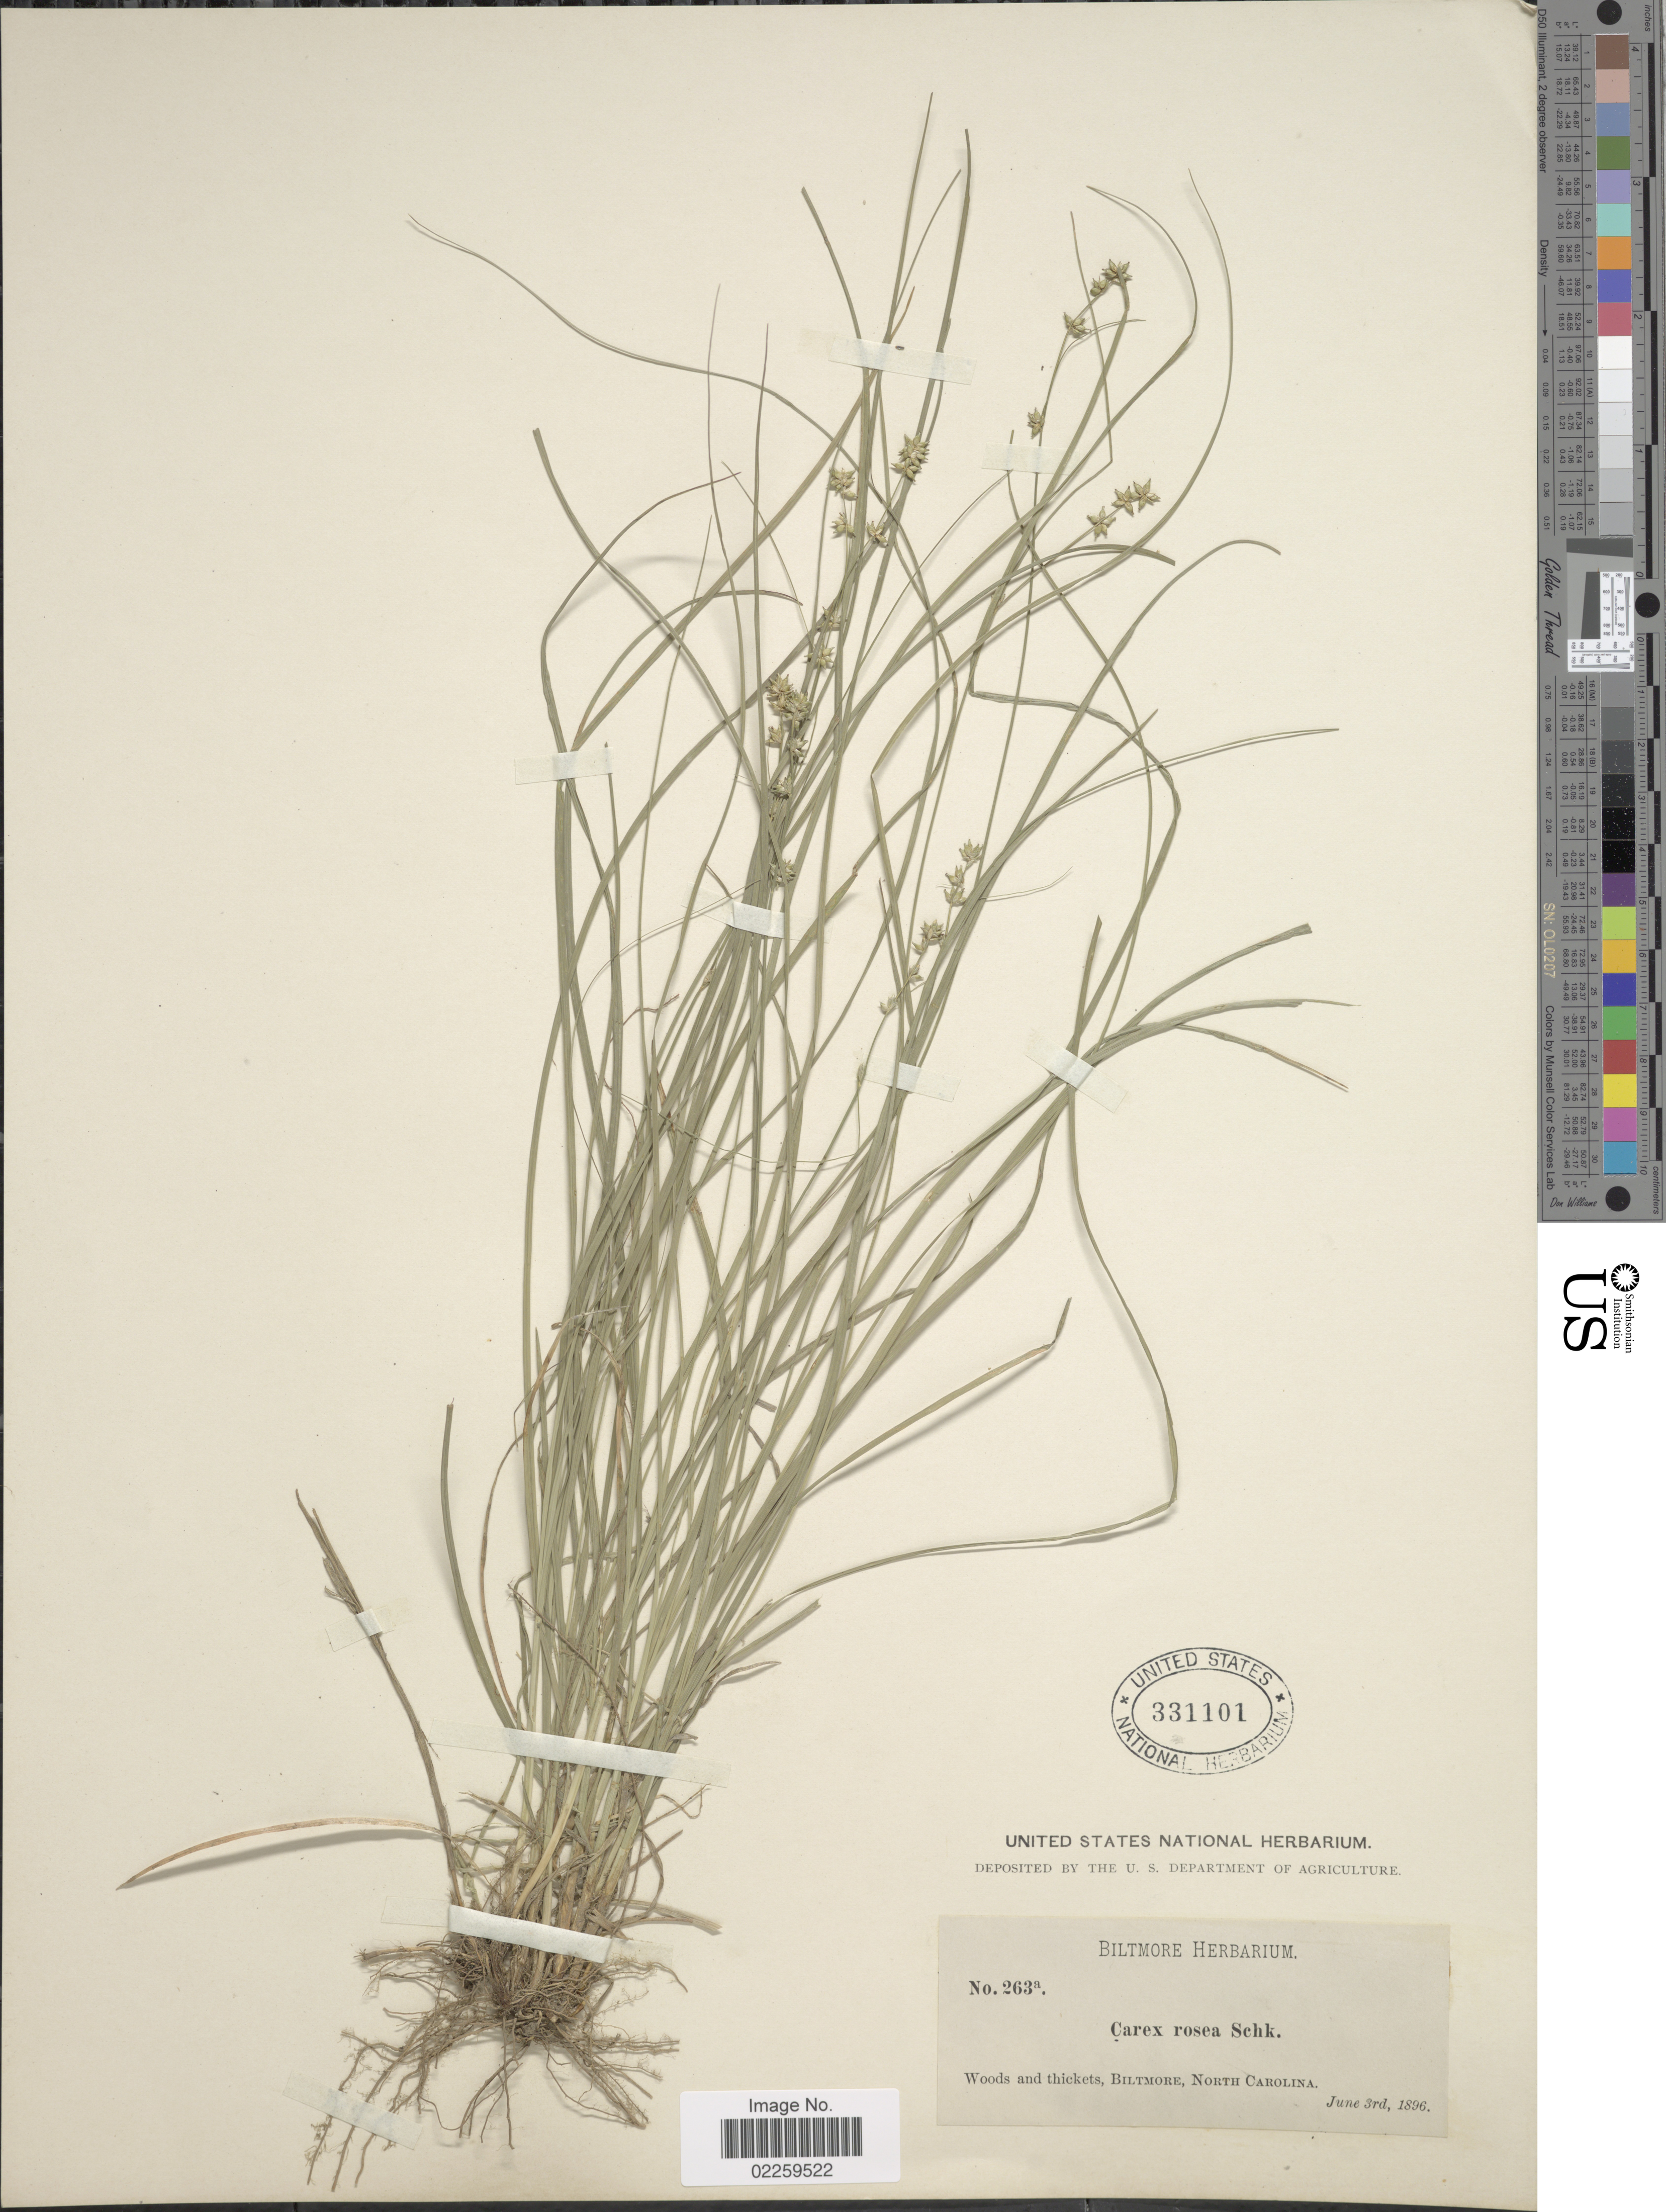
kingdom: Plantae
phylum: Tracheophyta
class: Liliopsida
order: Poales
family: Cyperaceae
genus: Carex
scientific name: Carex rosea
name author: Willd.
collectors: ex herb. Biltmore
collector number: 263a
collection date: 1896-06-03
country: United States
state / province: North Carolina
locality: Woods and thickets, Biltmore, North Carolina.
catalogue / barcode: US 331101